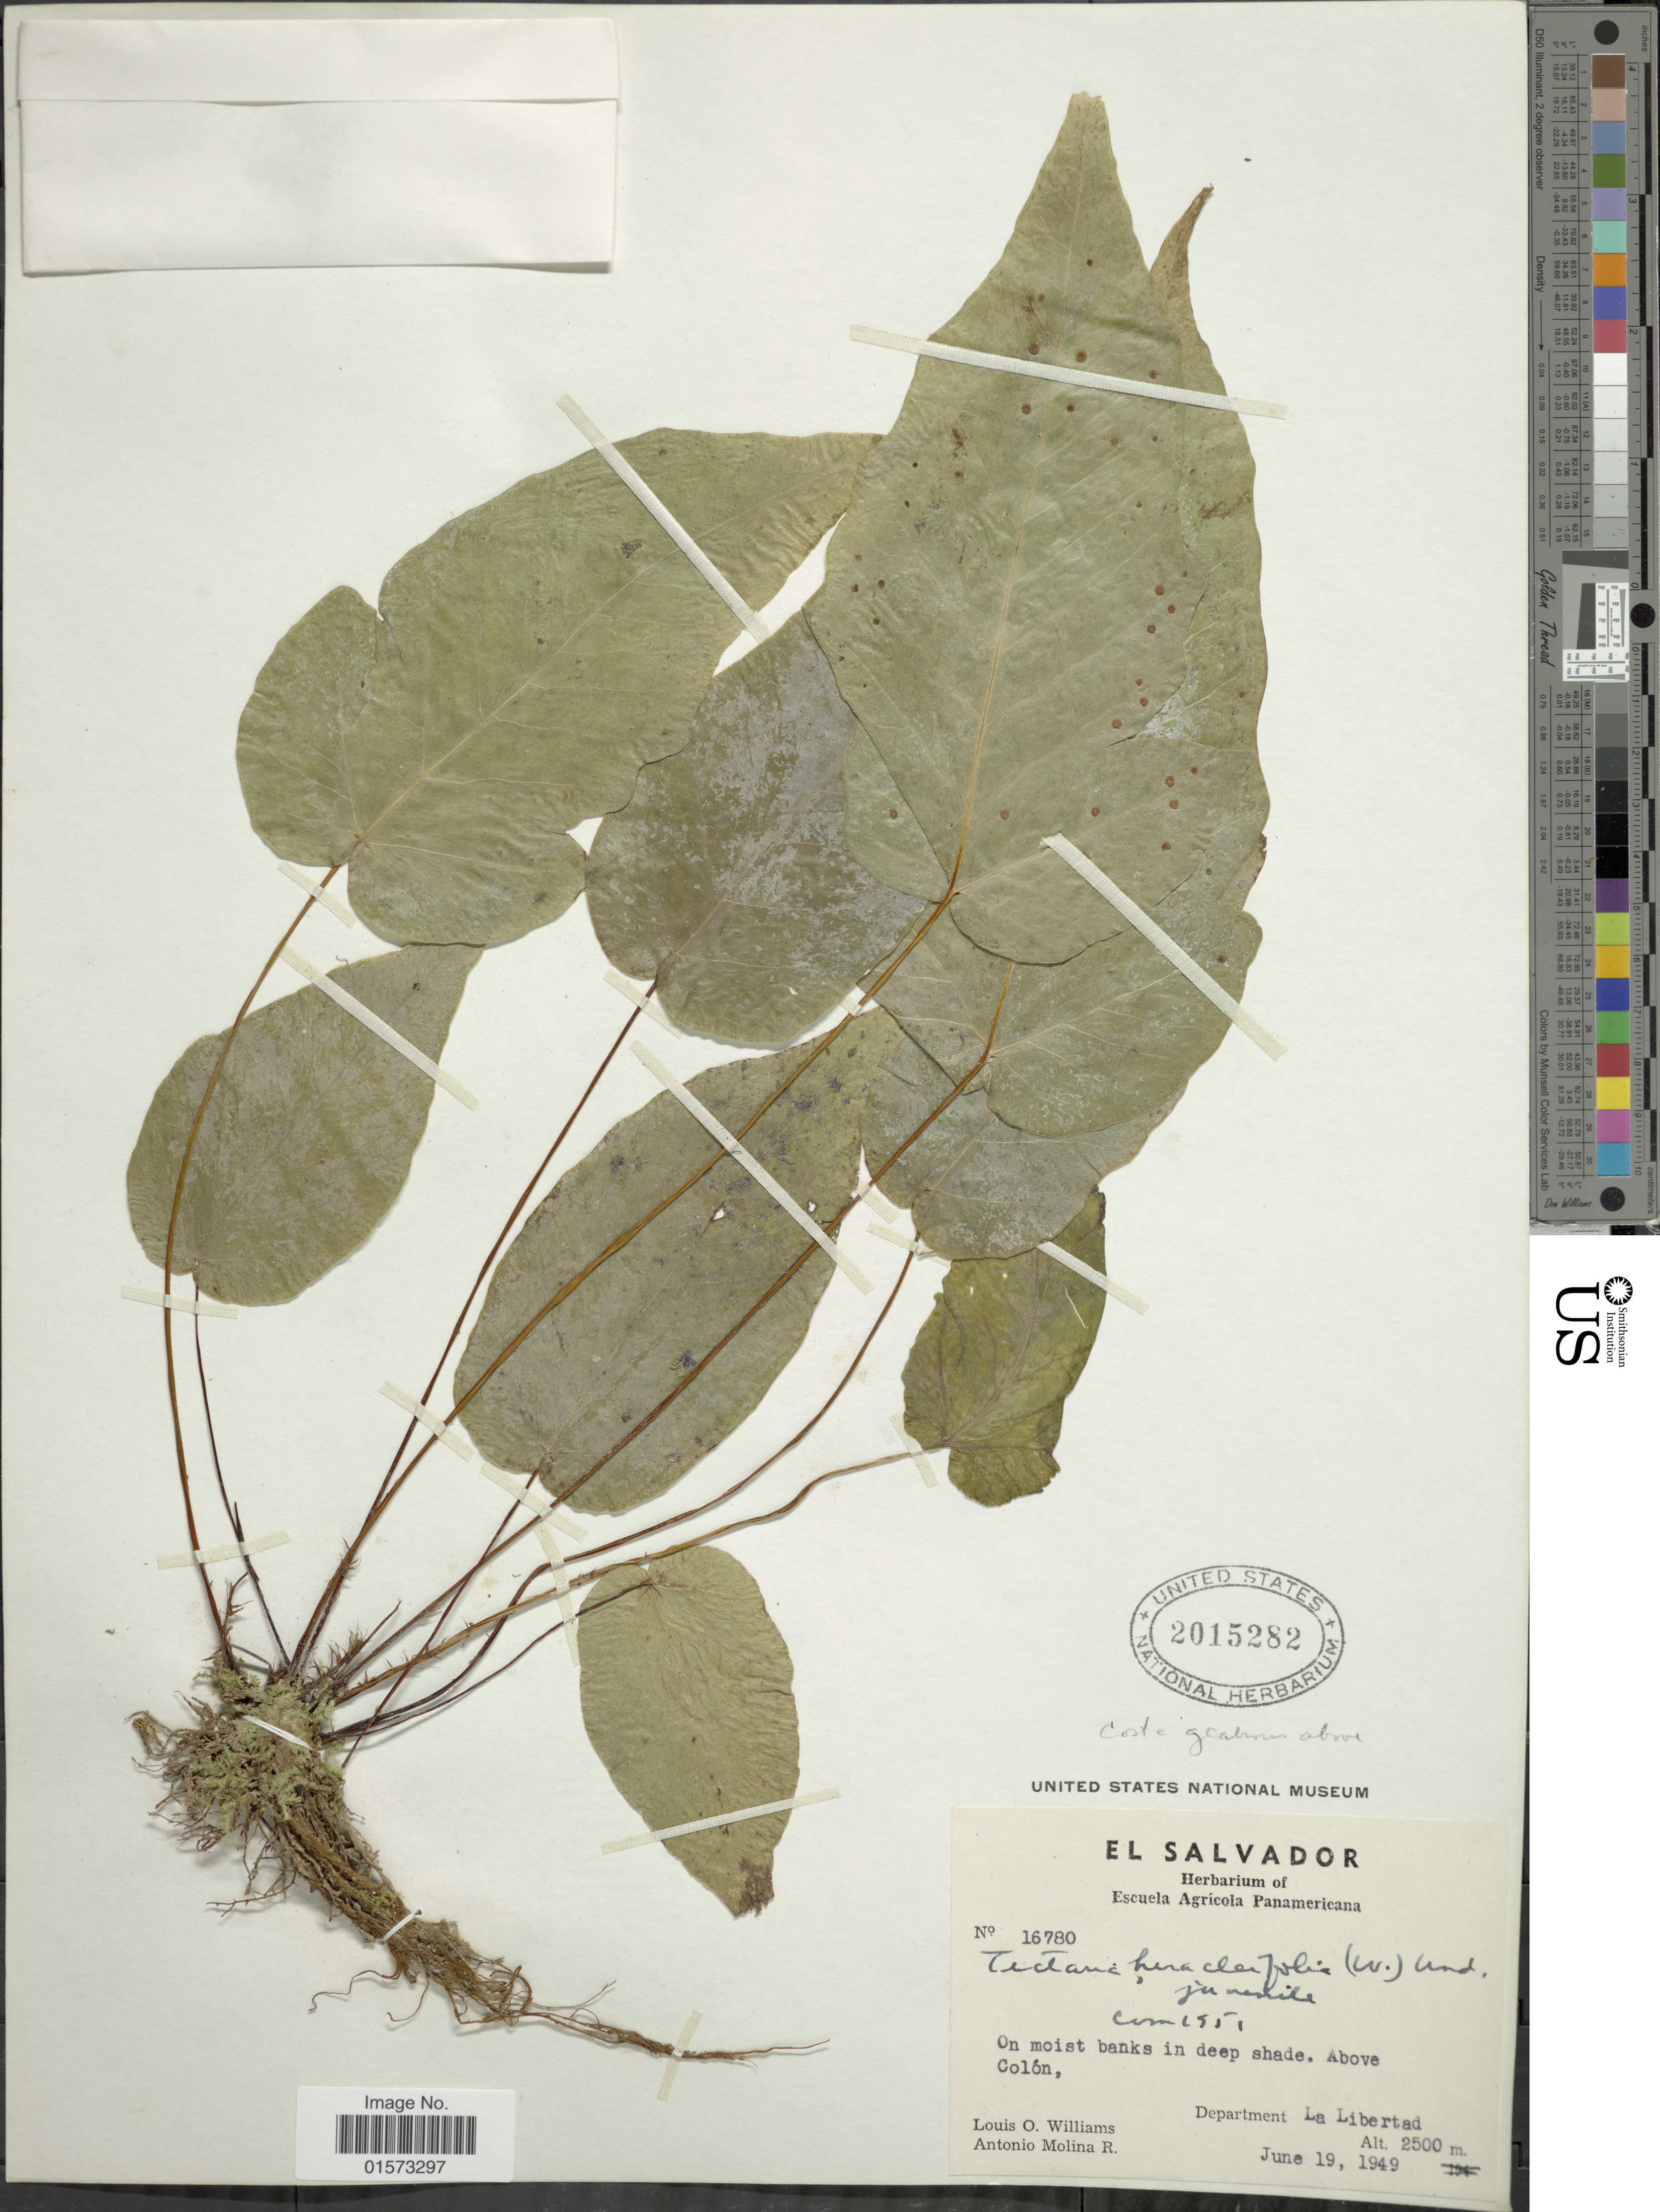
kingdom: Plantae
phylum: Tracheophyta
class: Polypodiopsida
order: Polypodiales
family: Tectariaceae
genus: Tectaria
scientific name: Tectaria heracleifolia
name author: (Willd.) Underw.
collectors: L. O. Williams & A. Molina R.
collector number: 16780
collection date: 1949-06-19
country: El Salvador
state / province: La Libertad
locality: Colon. Department La Libertad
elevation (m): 2500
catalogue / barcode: US 2015282